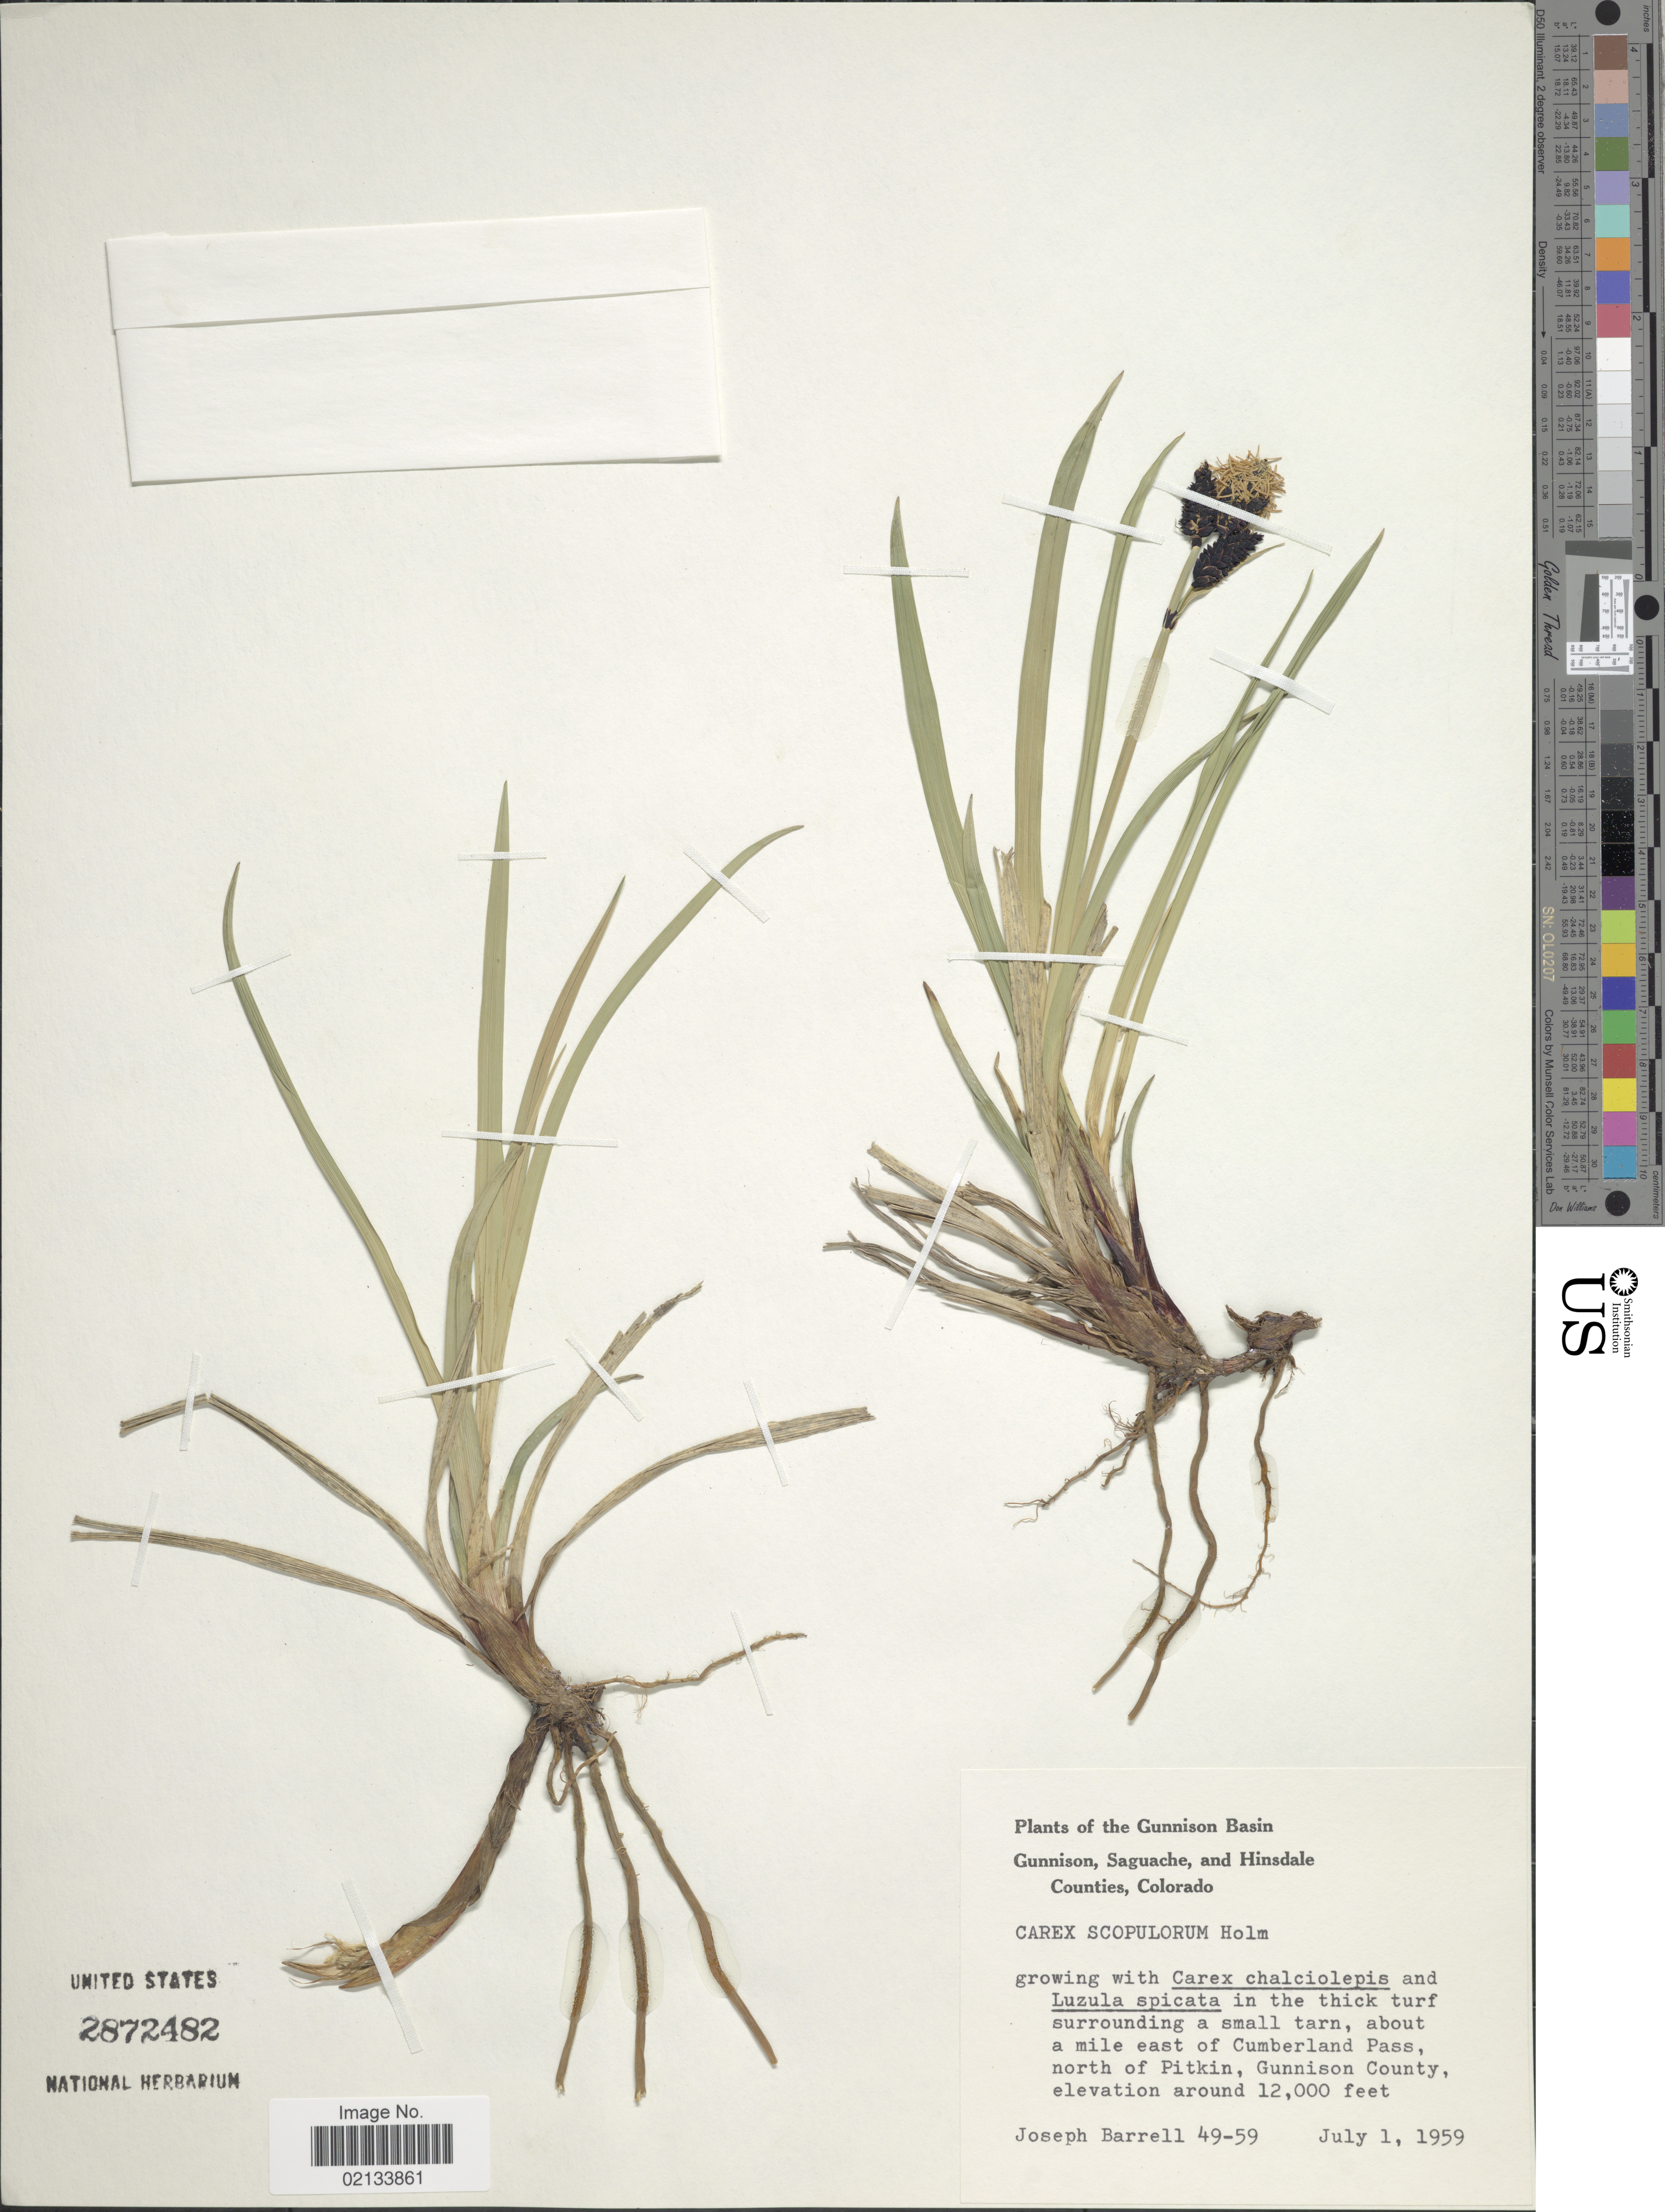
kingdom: Plantae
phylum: Tracheophyta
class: Liliopsida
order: Poales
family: Cyperaceae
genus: Carex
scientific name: Carex scopulorum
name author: Holm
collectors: J. Barrell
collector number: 49-59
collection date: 1959-07-01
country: United States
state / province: Colorado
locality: The Gunnison Basin, Gunnison, Saguache, and Hinsdale Counties, about a mile east of Cumberland Pass, north of Pitkin, Gunnison County.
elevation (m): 3658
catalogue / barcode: US 2872482